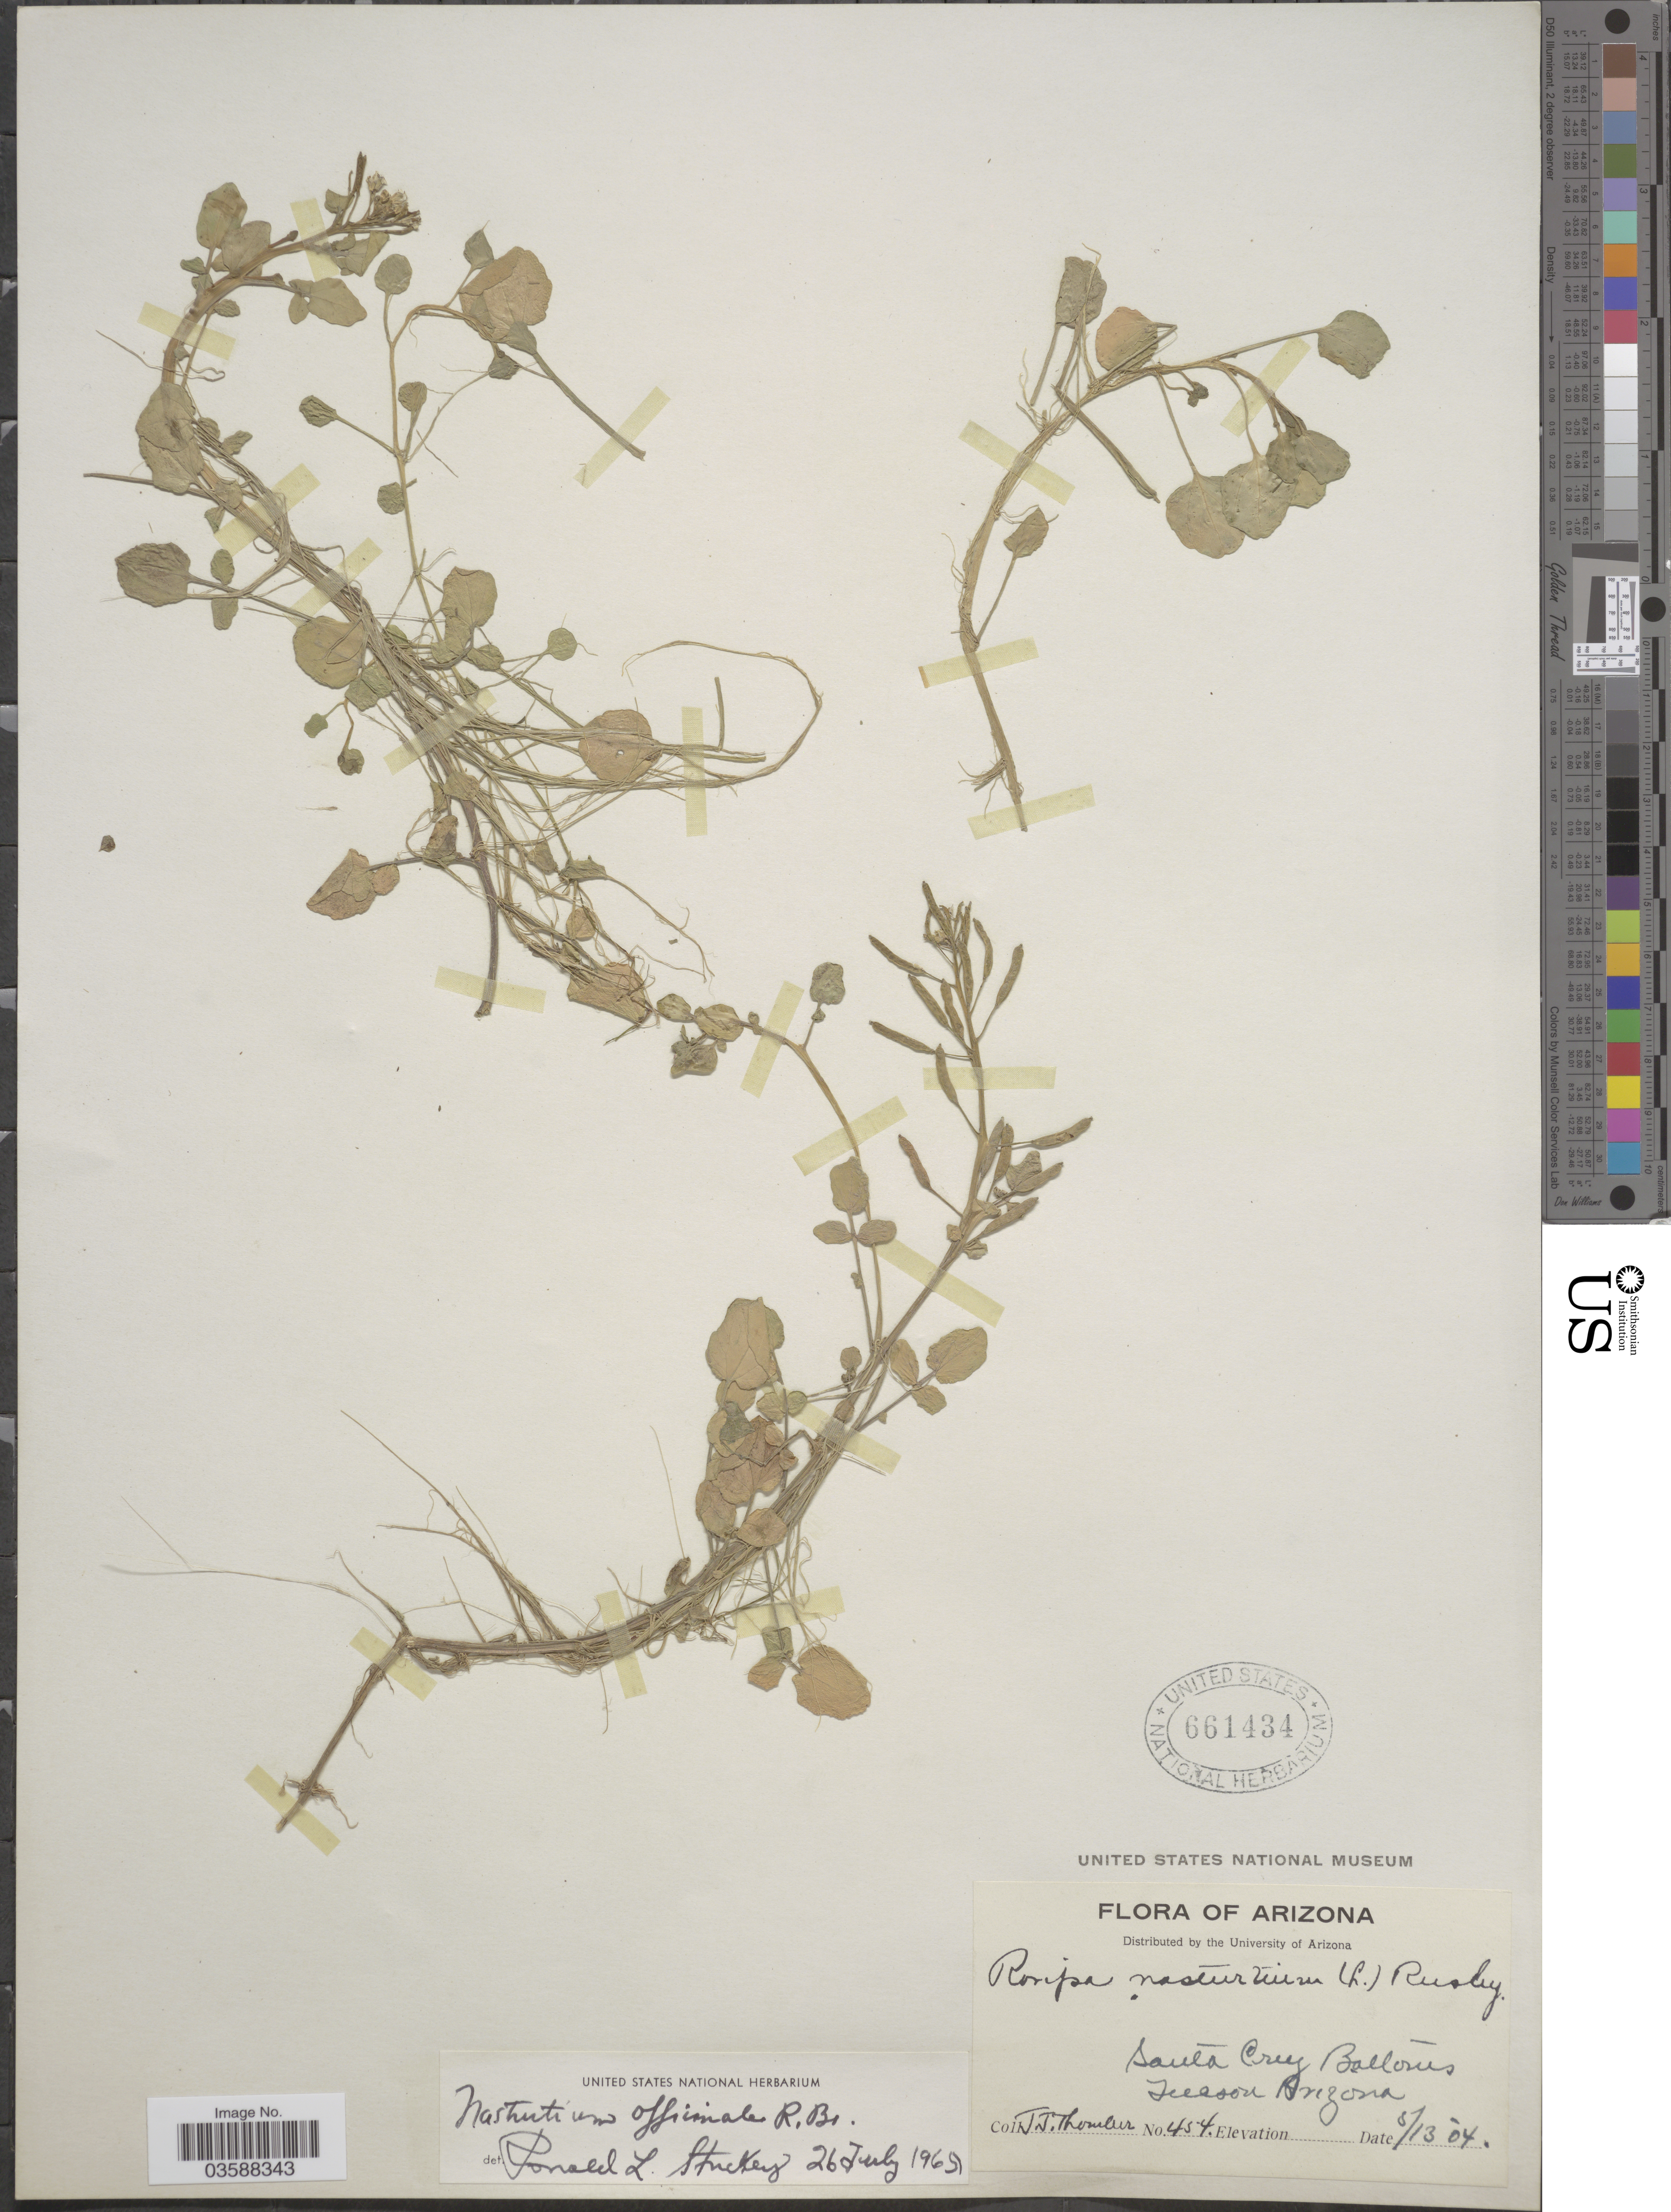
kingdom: Plantae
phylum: Tracheophyta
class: Magnoliopsida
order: Brassicales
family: Brassicaceae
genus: Nasturtium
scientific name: Nasturtium officinale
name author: R. Br.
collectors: J. Thornber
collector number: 454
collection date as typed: Transcribed d/m/y: 13/8/4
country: United States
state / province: Arizona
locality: Santa Cruz. Tucson.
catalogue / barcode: US 661434